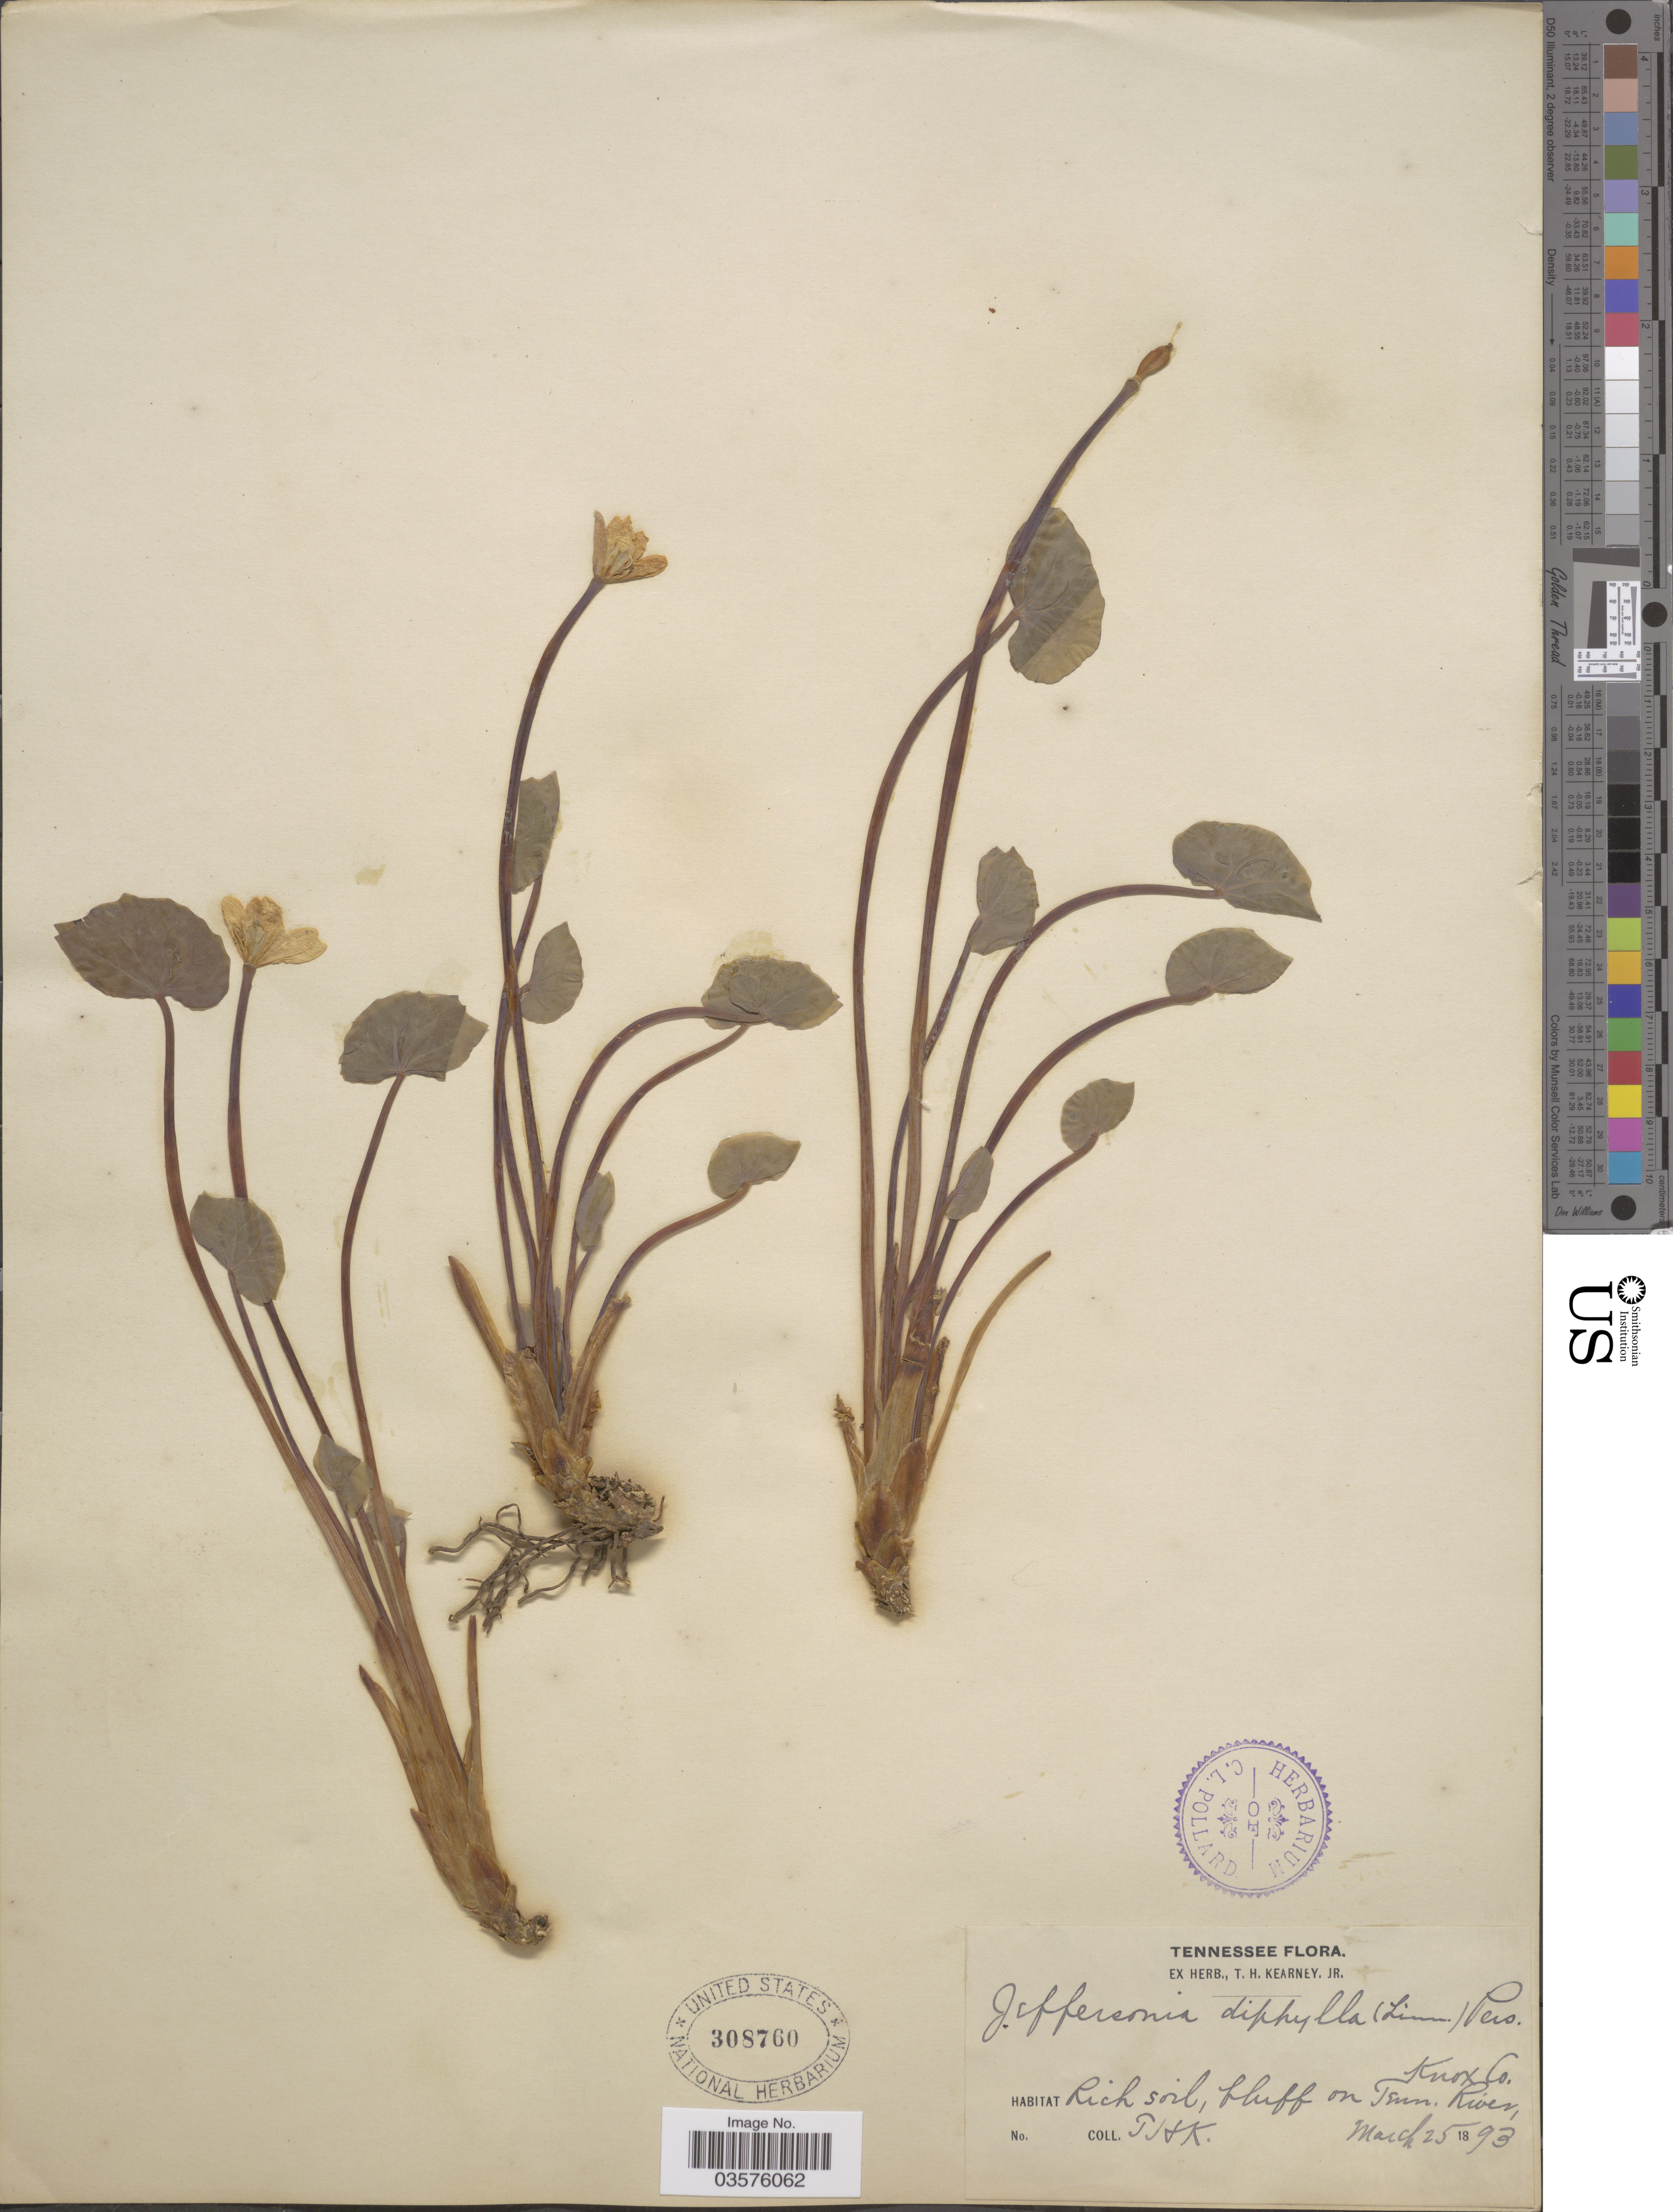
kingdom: Plantae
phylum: Tracheophyta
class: Magnoliopsida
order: Ranunculales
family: Berberidaceae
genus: Jeffersonia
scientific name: Jeffersonia diphylla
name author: (L.) Pers.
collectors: T. H. Kearney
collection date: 1893-03-25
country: United States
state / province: Tennessee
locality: Knox Co. Bluff on Tenn. River.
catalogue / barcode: US 308760